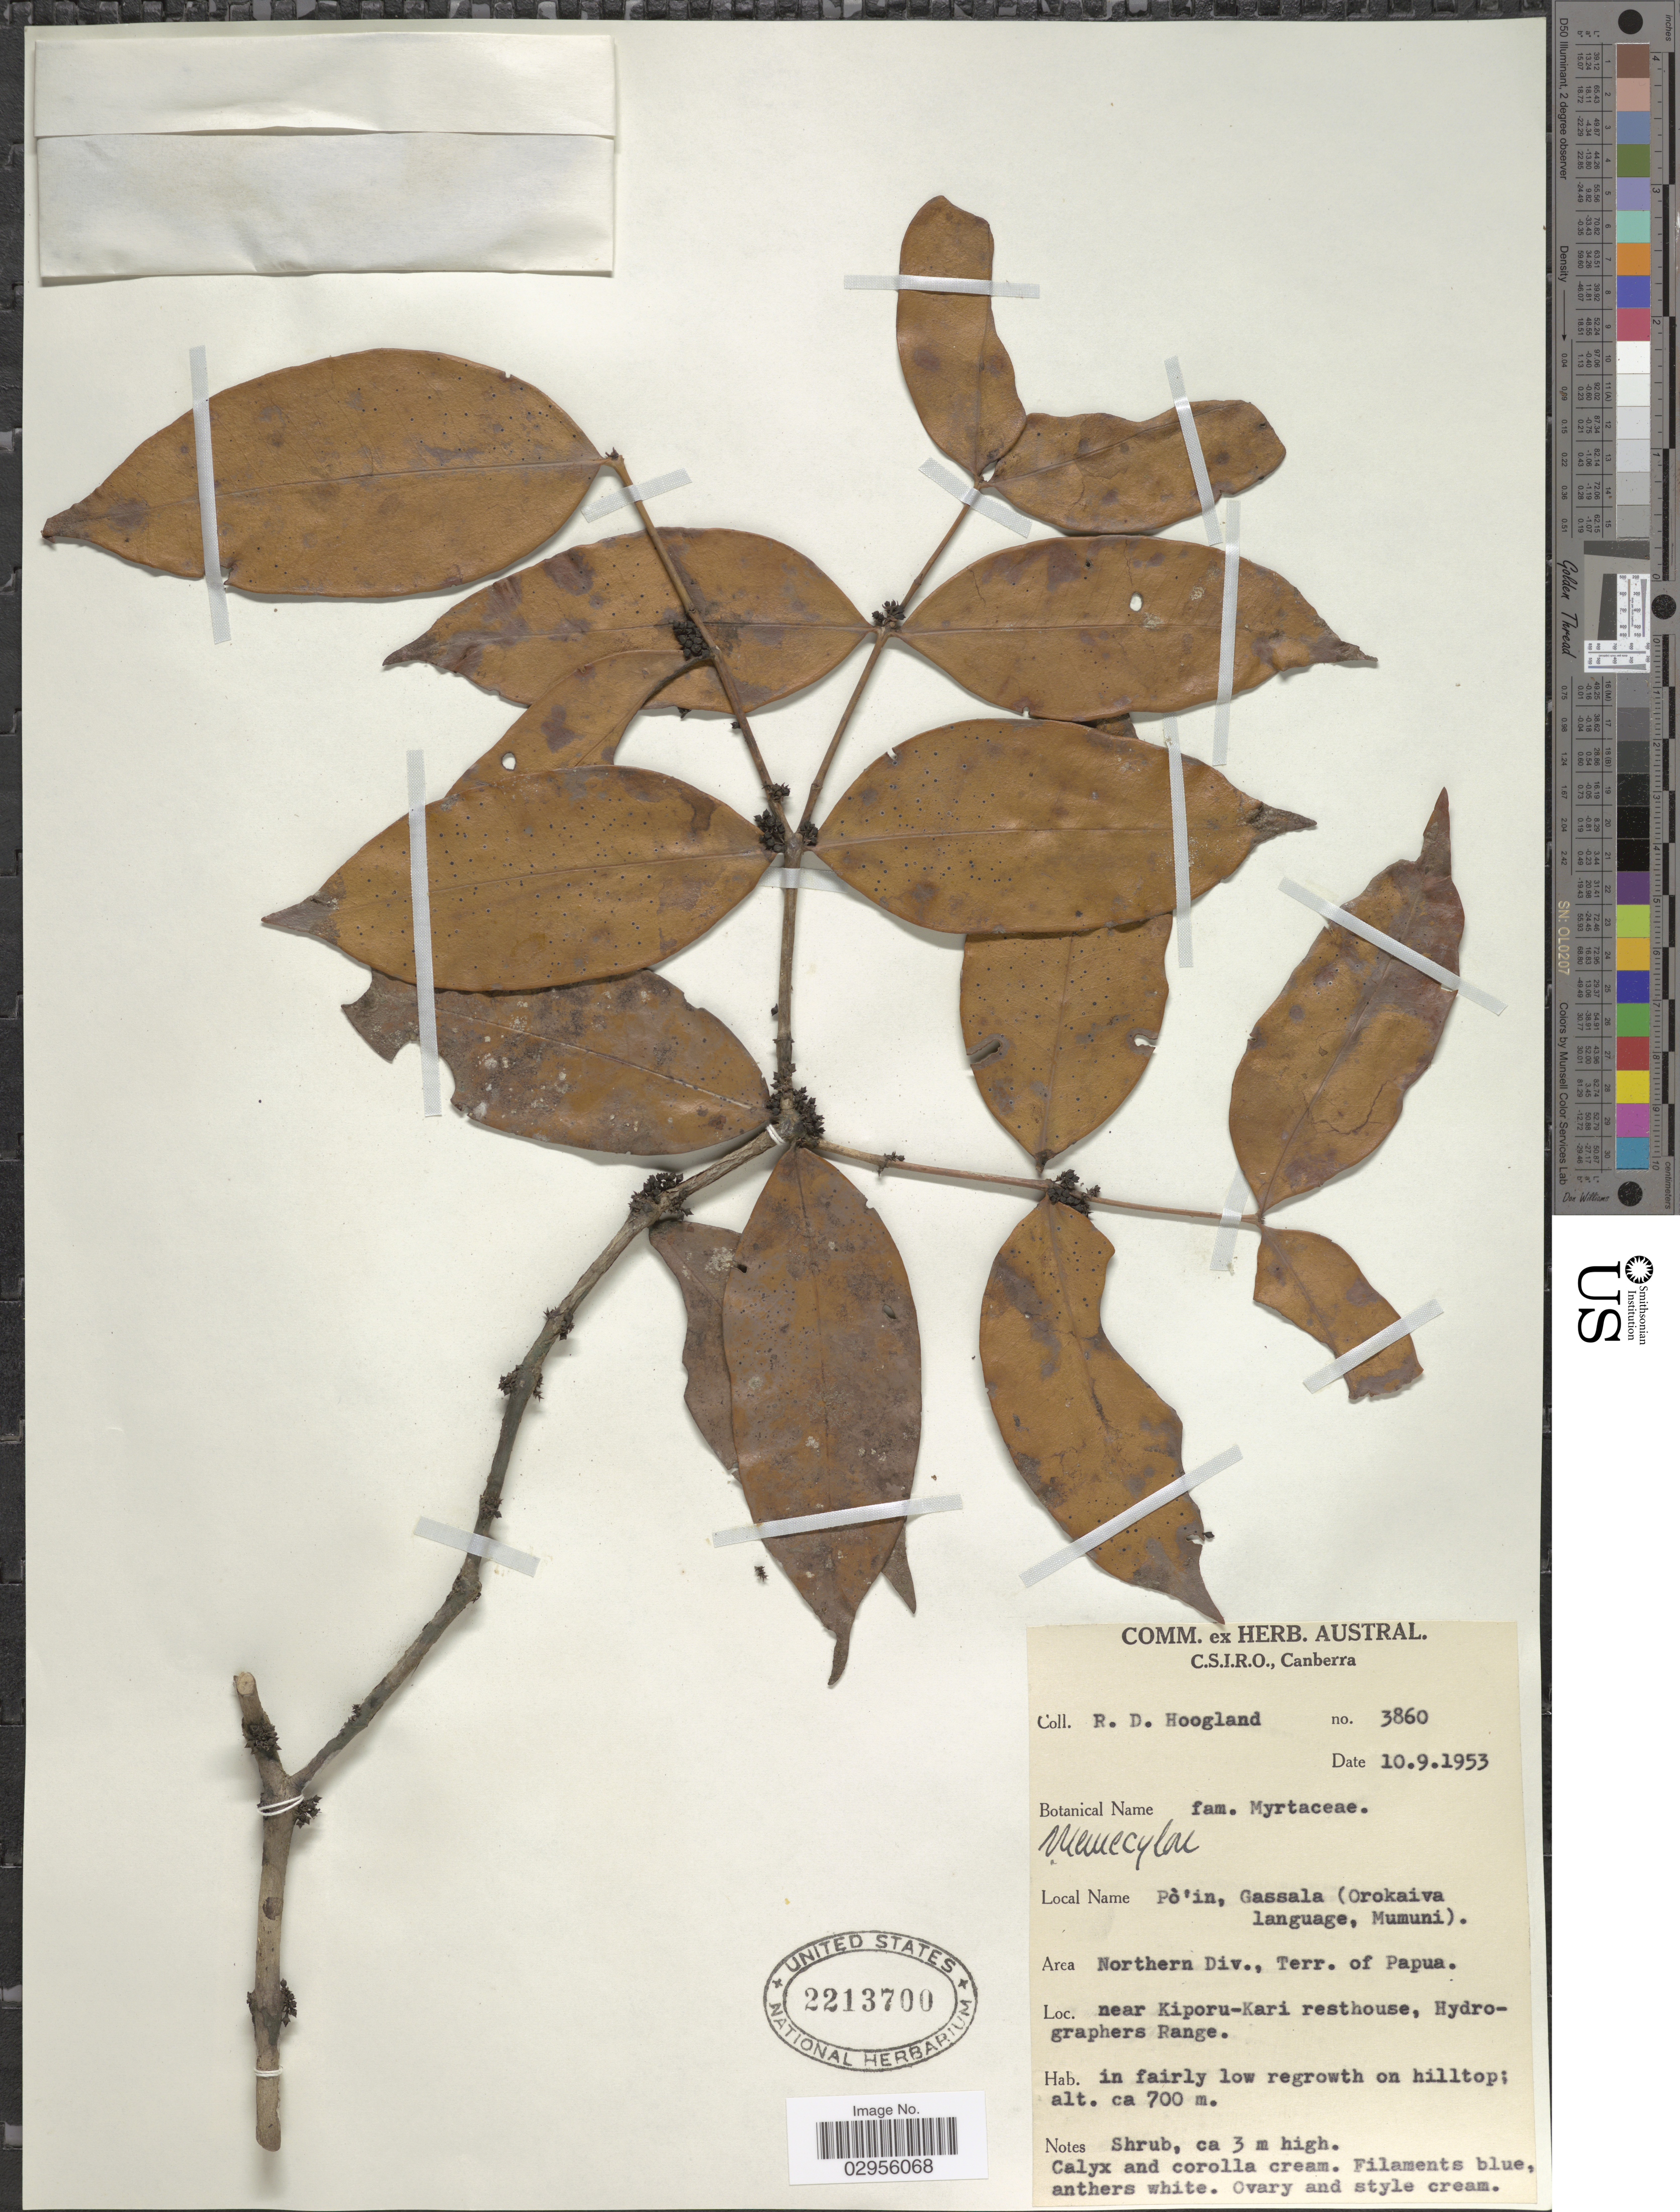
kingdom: Plantae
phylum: Tracheophyta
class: Magnoliopsida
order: Myrtales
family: Melastomataceae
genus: Memecylon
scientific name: Memecylon sp.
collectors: R. D. Hoogland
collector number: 3860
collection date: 1953-09-10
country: Papua New Guinea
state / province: Northern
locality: Terr. of Papua. Near Kiporu-Kari resthouse, Hydrographers Range.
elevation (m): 700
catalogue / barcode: US 2213700